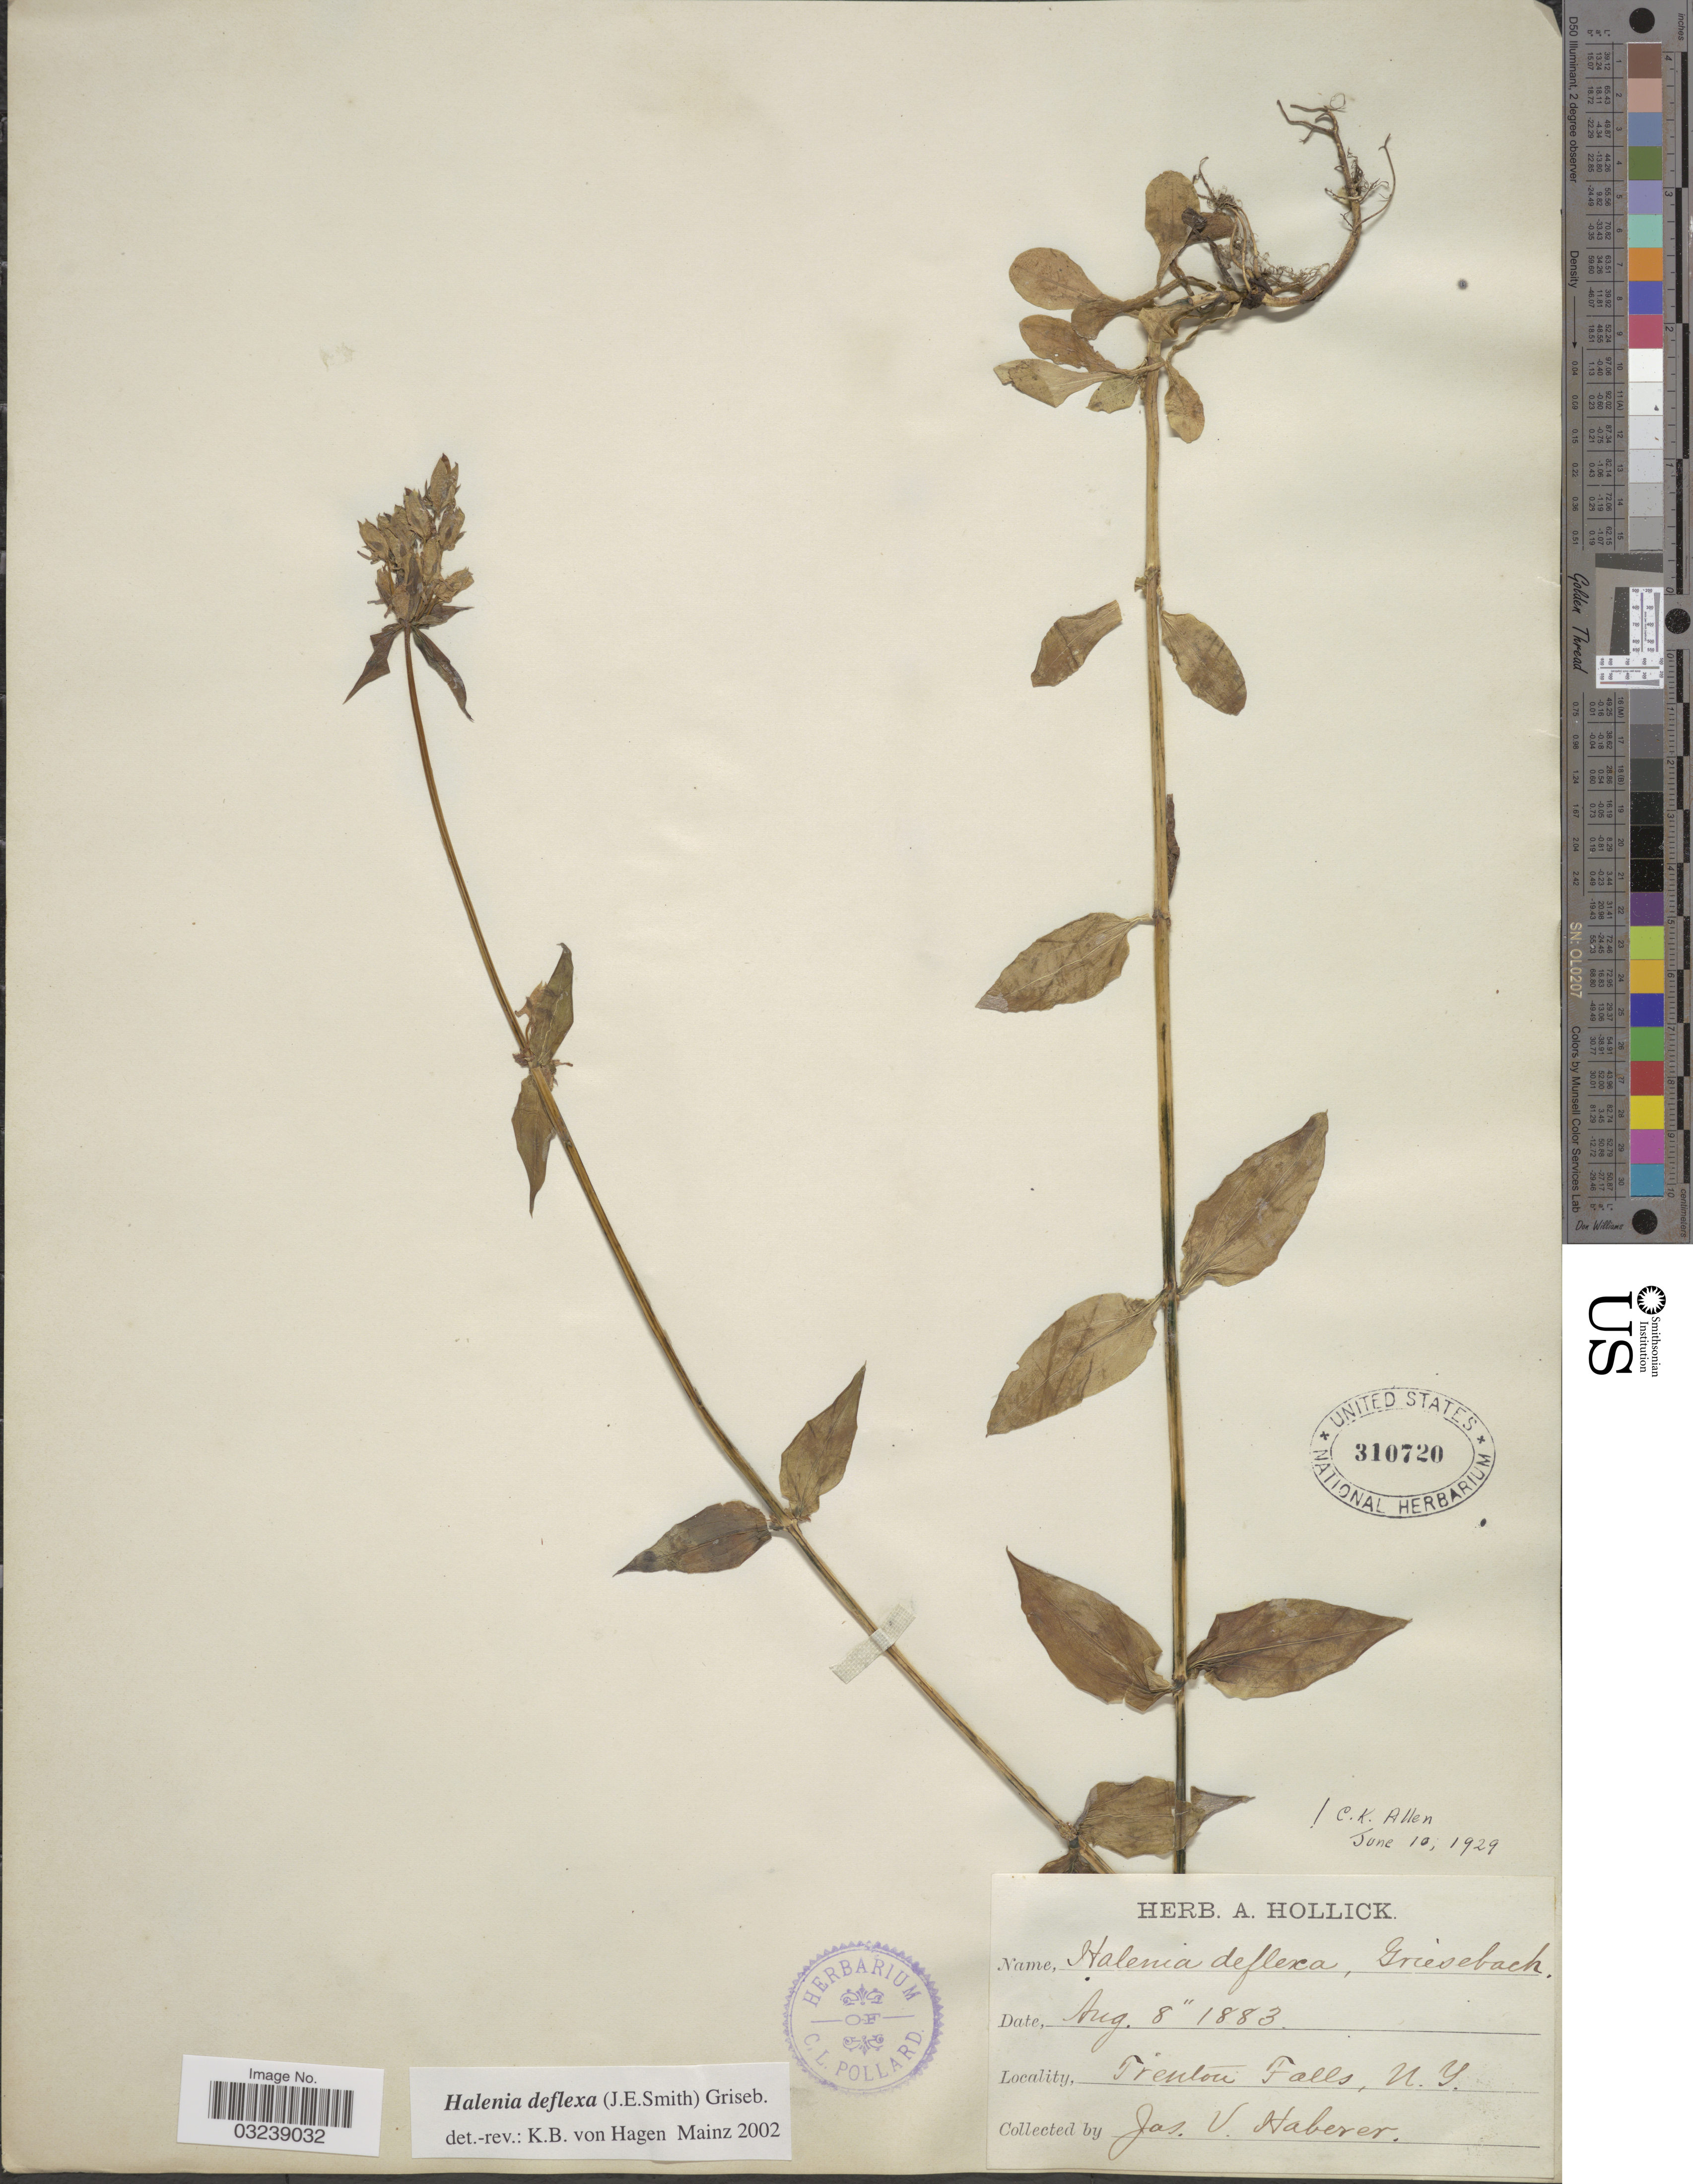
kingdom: Plantae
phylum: Tracheophyta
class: Magnoliopsida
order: Gentianales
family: Gentianaceae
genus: Halenia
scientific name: Halenia deflexa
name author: (Sm.) Griseb.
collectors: J. V. Haberer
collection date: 1883-08-08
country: United States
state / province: New York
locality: Trenton Falls, N. Y.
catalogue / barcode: US 310720